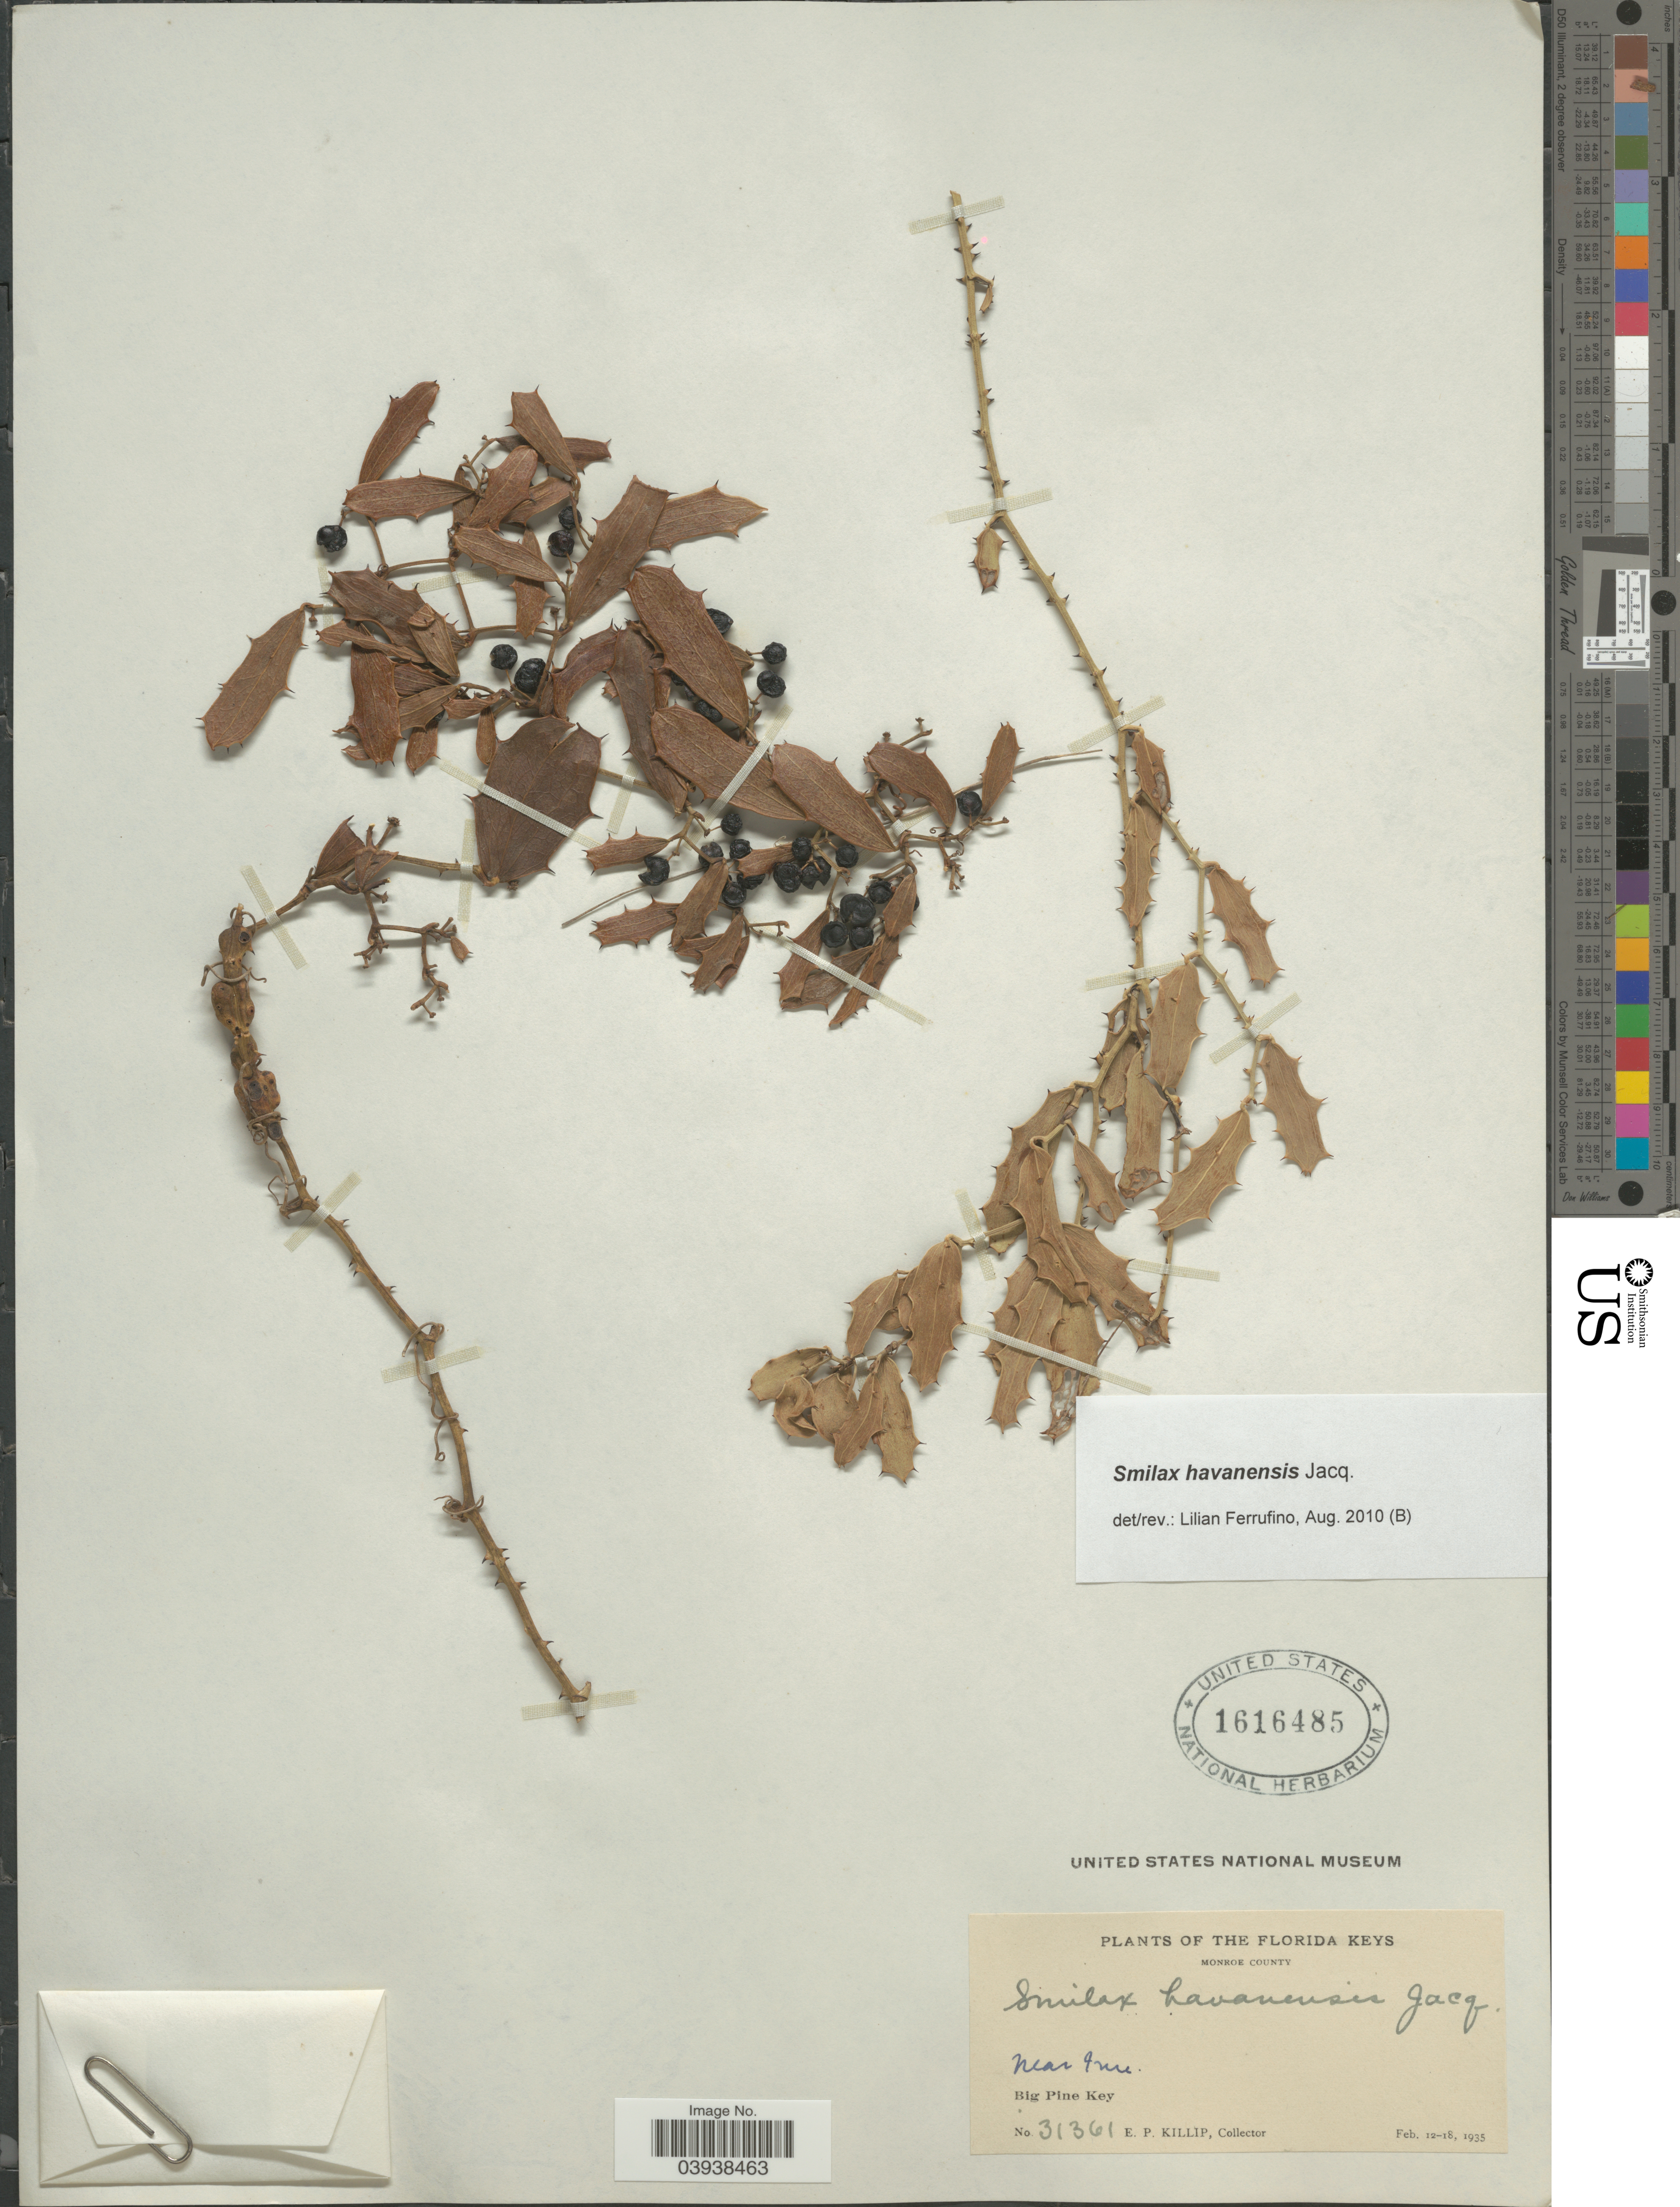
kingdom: Plantae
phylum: Tracheophyta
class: Liliopsida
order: Liliales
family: Smilacaceae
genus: Smilax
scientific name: Smilax havanensis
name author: Jacq.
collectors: E. P. Killip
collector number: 31361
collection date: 1935-02-12/1935-02-18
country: United States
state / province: Florida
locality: The Florida Keys. Monroe County. Near Inn. Big Pine Key.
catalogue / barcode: US 1616485